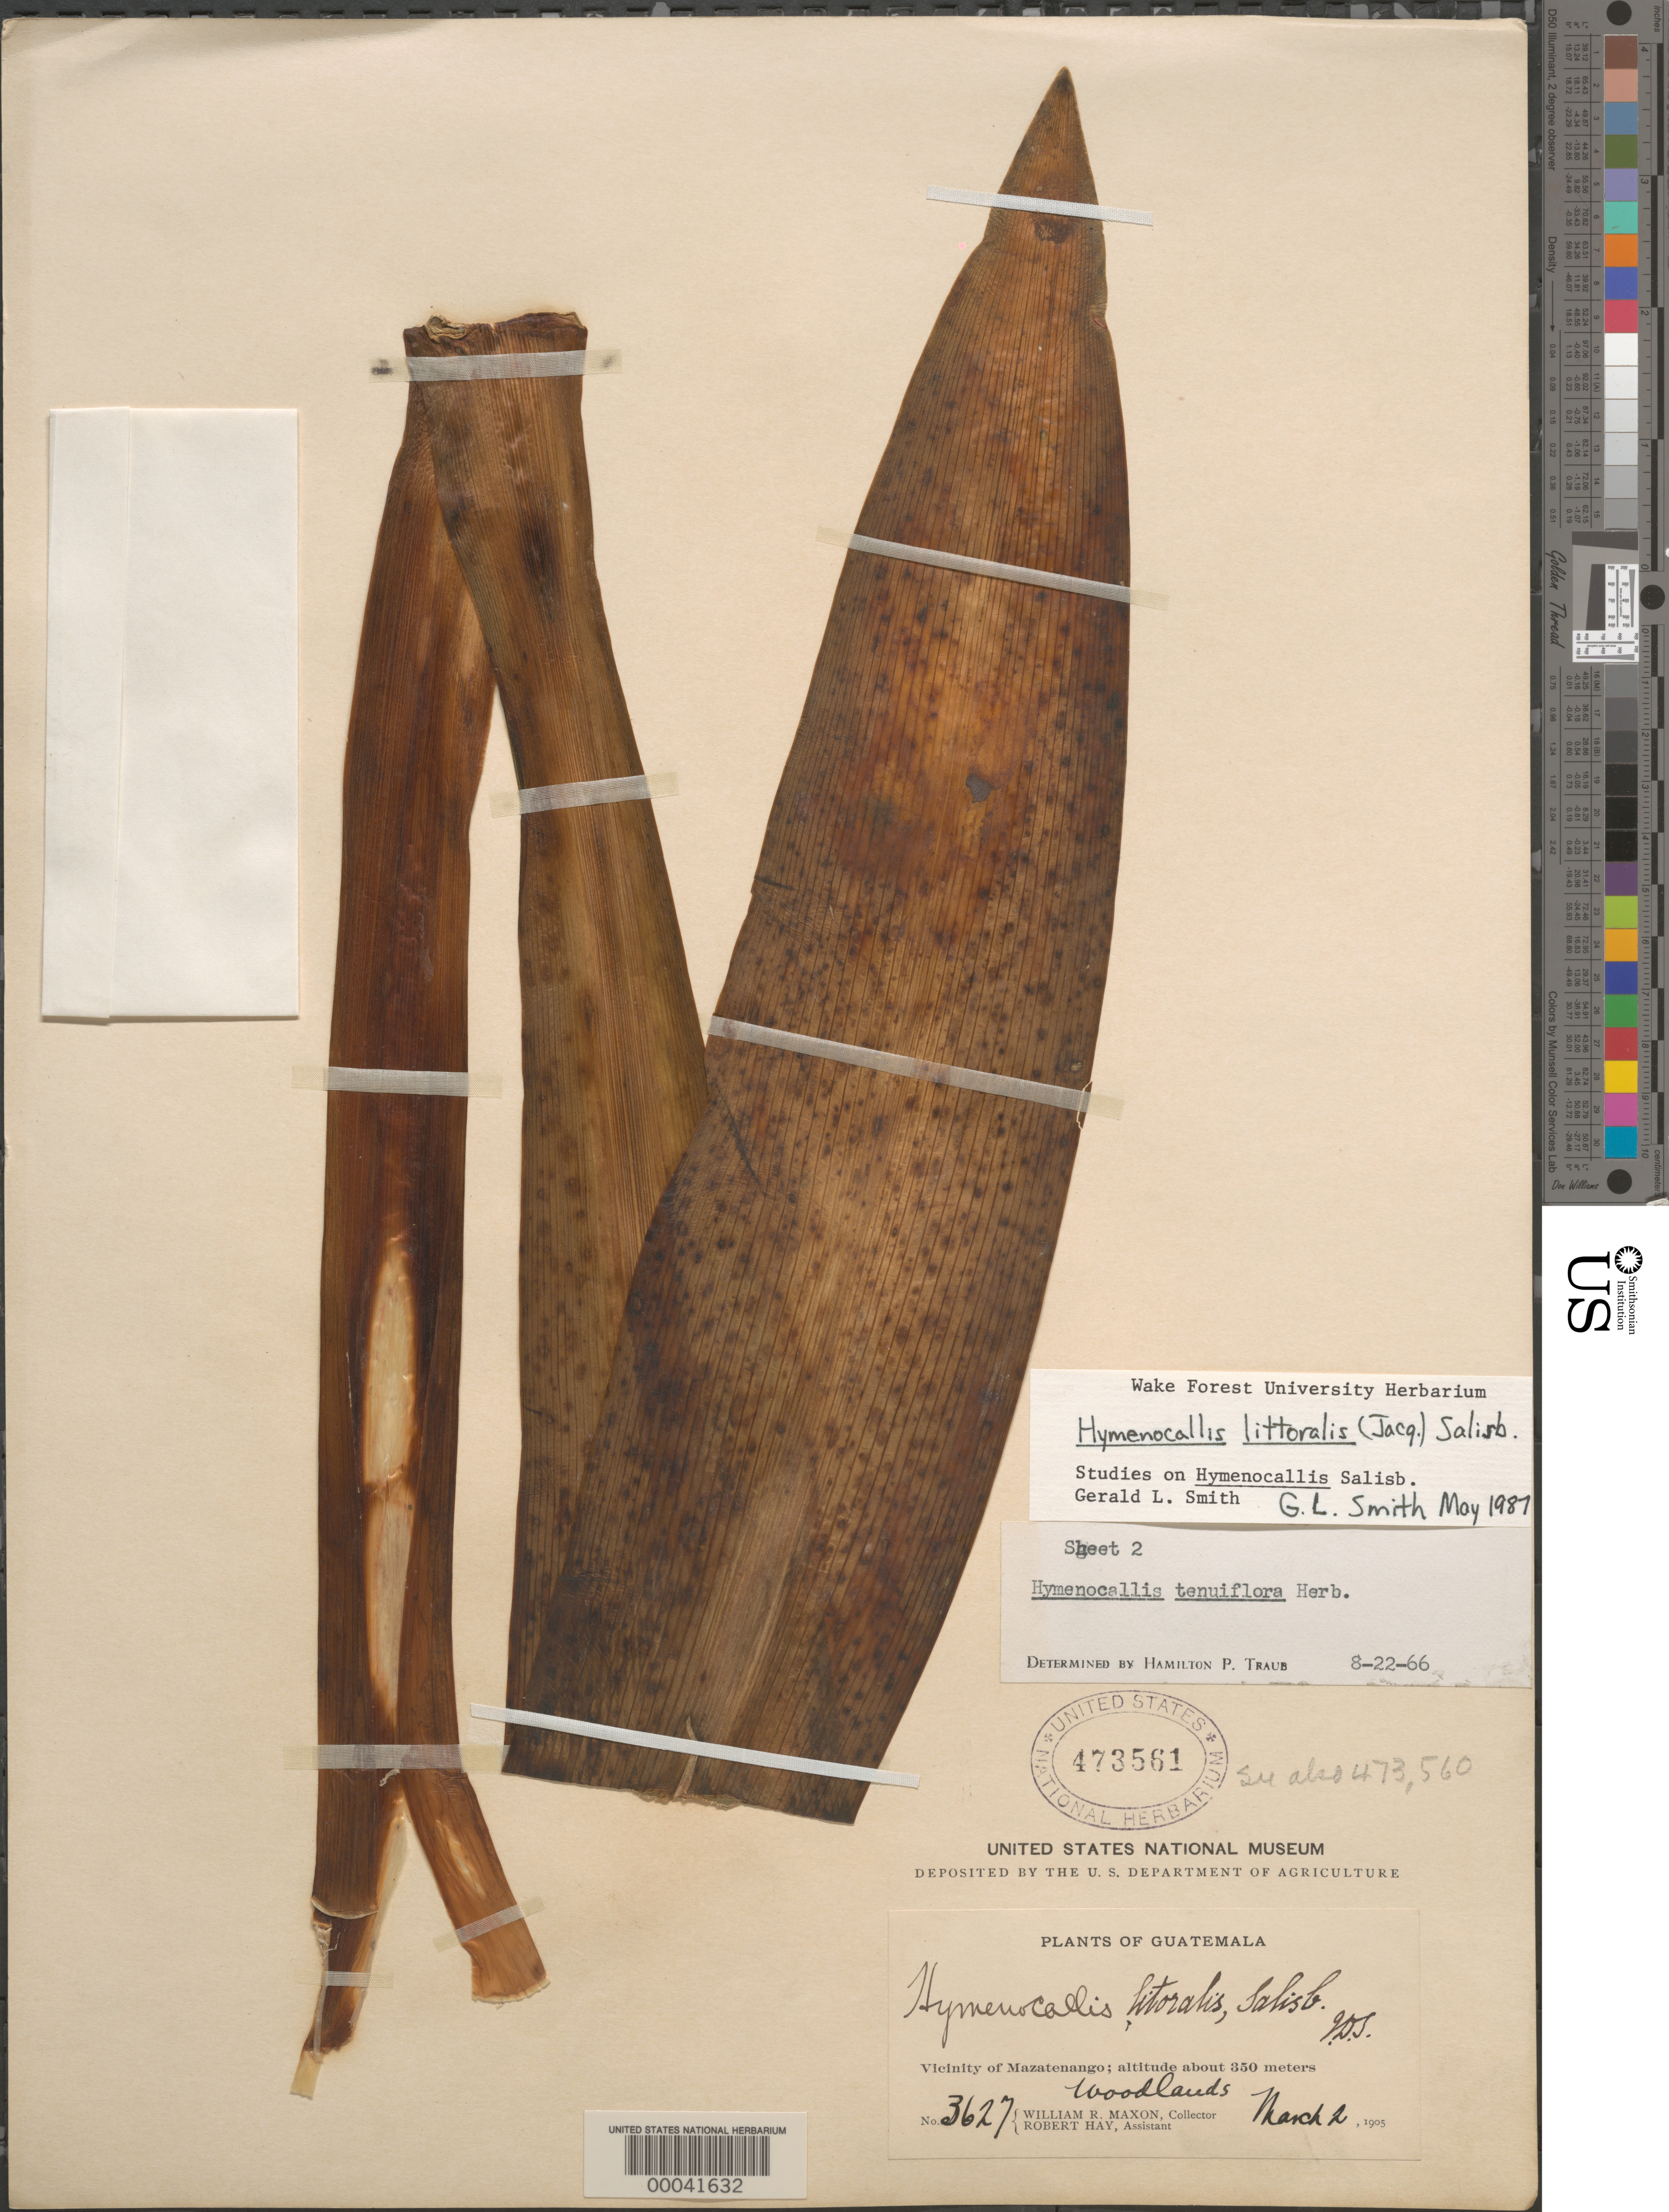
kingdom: Plantae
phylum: Tracheophyta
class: Liliopsida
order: Asparagales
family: Amaryllidaceae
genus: Hymenocallis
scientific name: Hymenocallis littoralis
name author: (Jacq.) Salisb.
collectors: W. R. Maxon & R. H. Hay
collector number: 3627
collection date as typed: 02 Mar 1905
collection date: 1905-03-02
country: Guatemala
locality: Vicinity of Mazatenango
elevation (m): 350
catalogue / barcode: US 473561